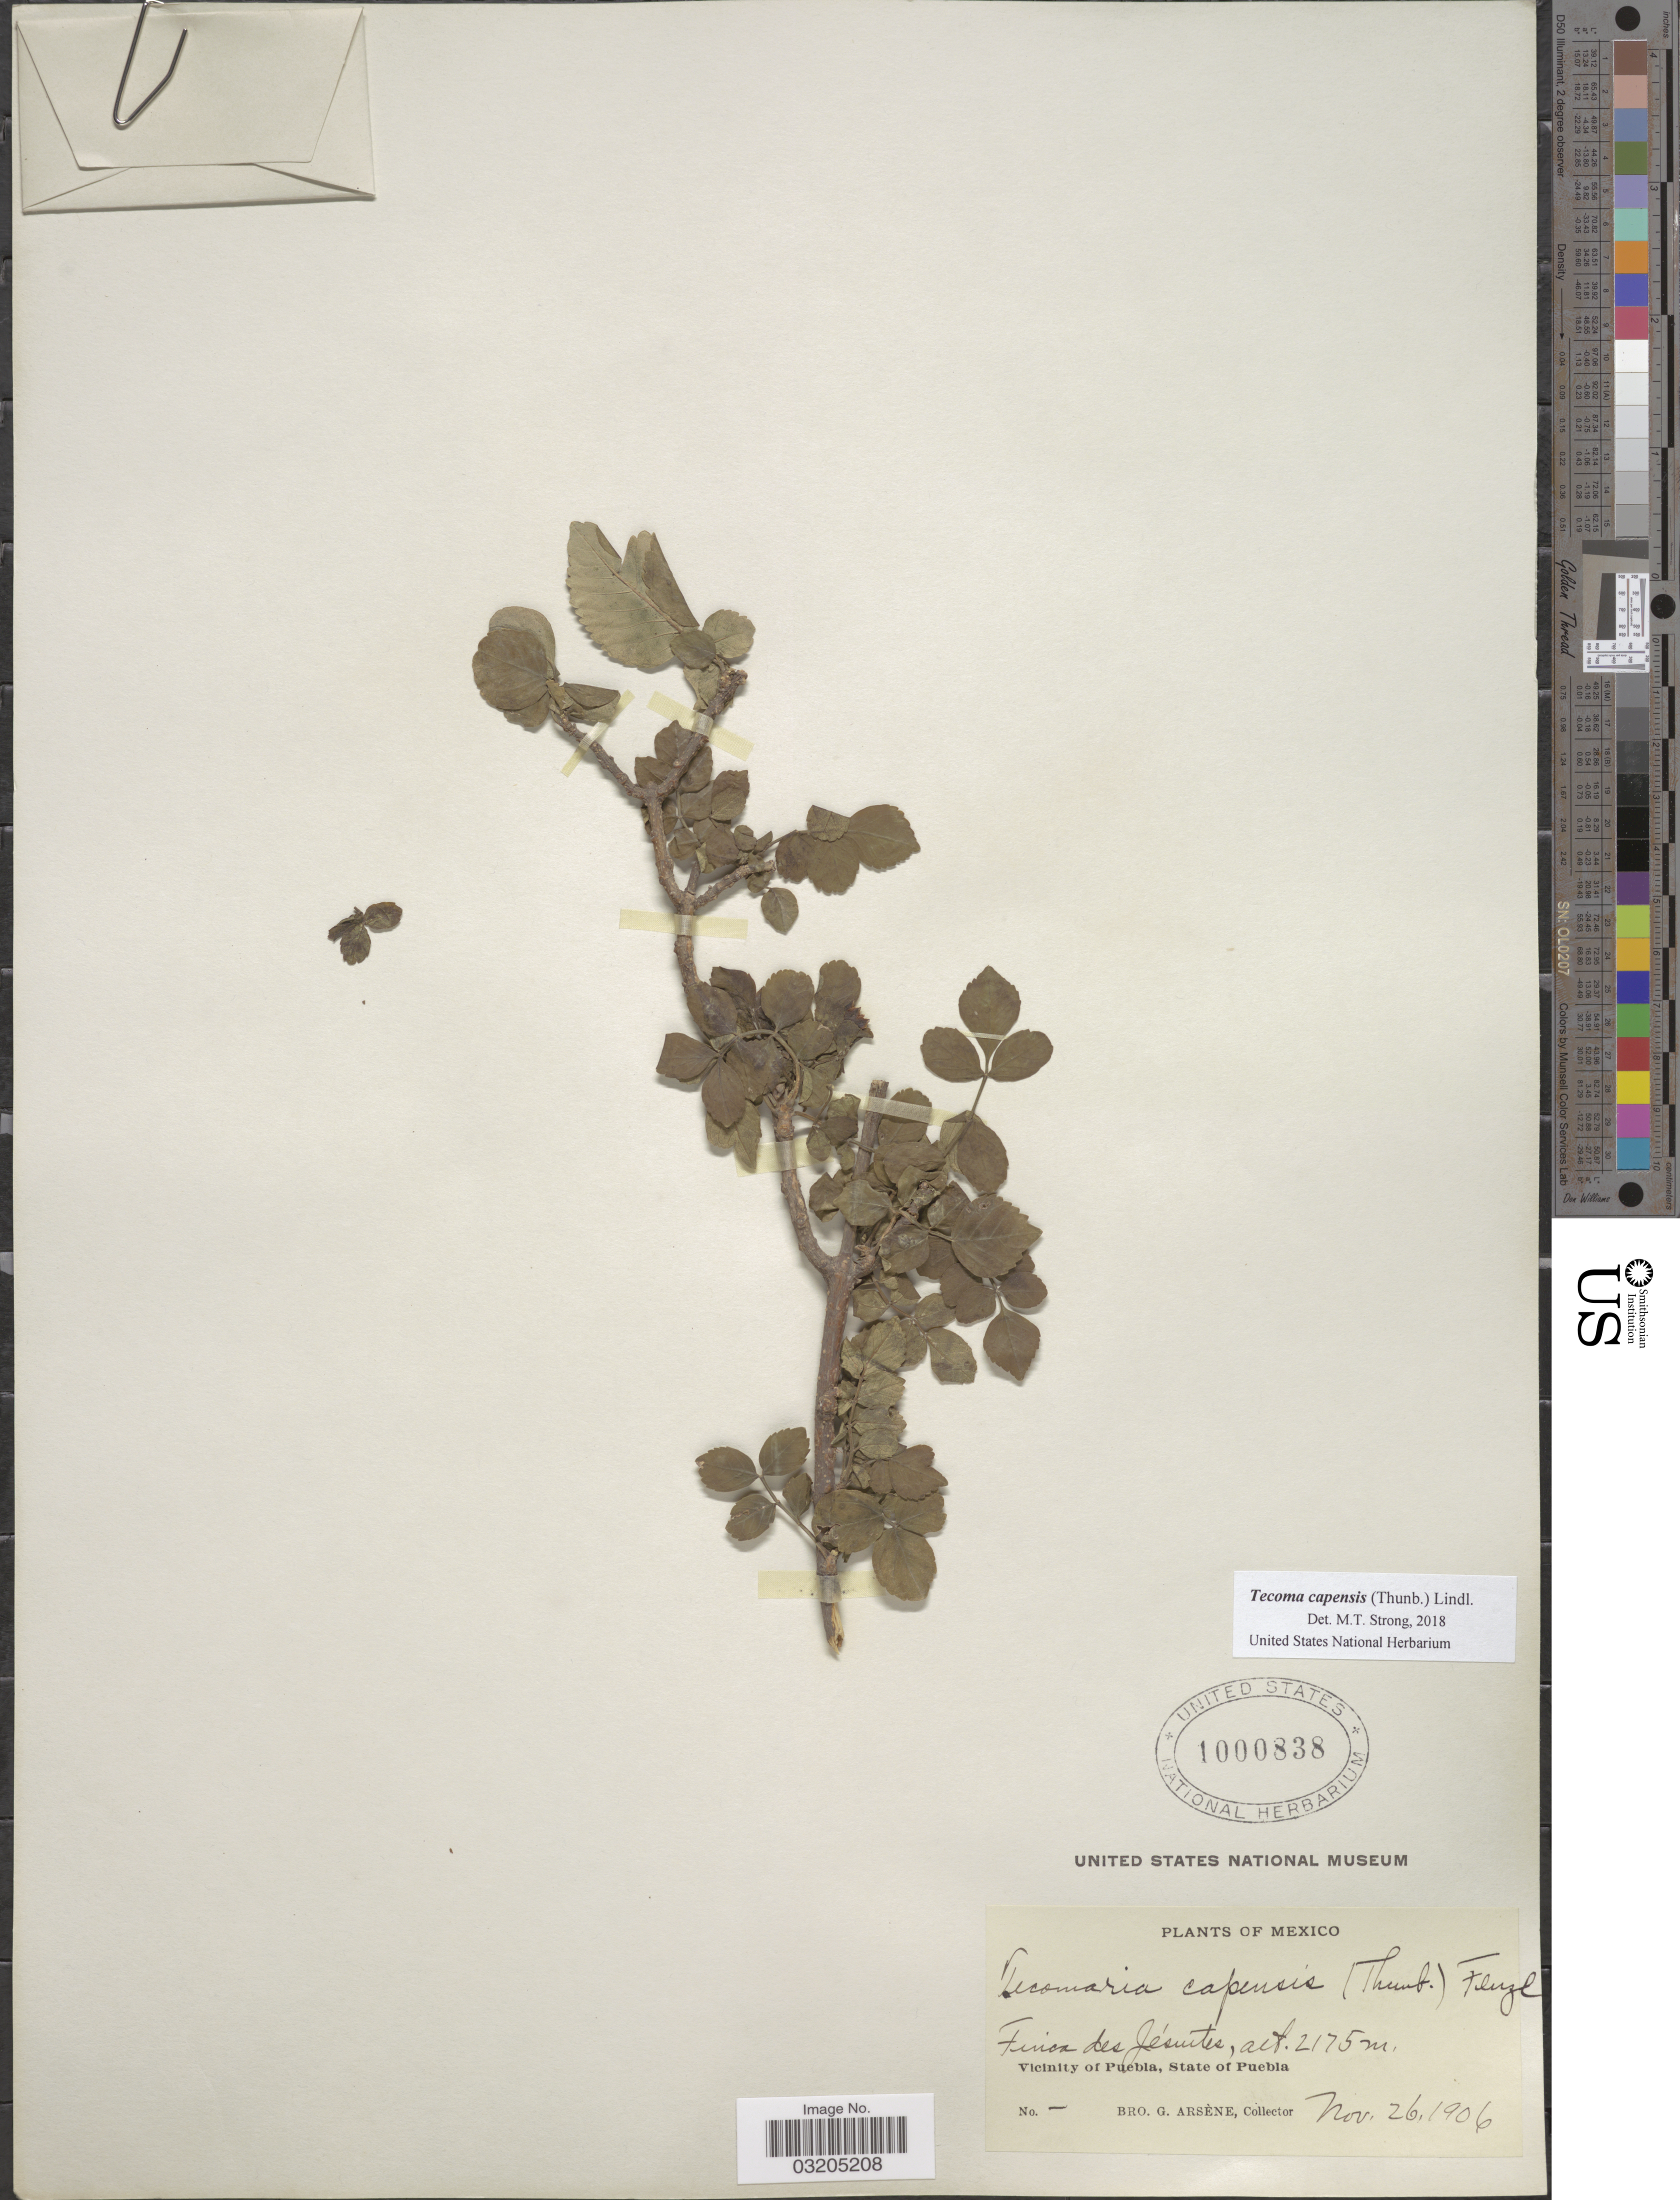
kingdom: Plantae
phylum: Tracheophyta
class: Magnoliopsida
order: Lamiales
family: Bignoniaceae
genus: Tecoma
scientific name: Tecoma capensis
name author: (Thunb.) Lindl.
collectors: Bro. G. Arsène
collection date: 1906-11-26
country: Mexico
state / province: Puebla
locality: Finca des Jésuites.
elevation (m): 2175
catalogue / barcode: US 1000838